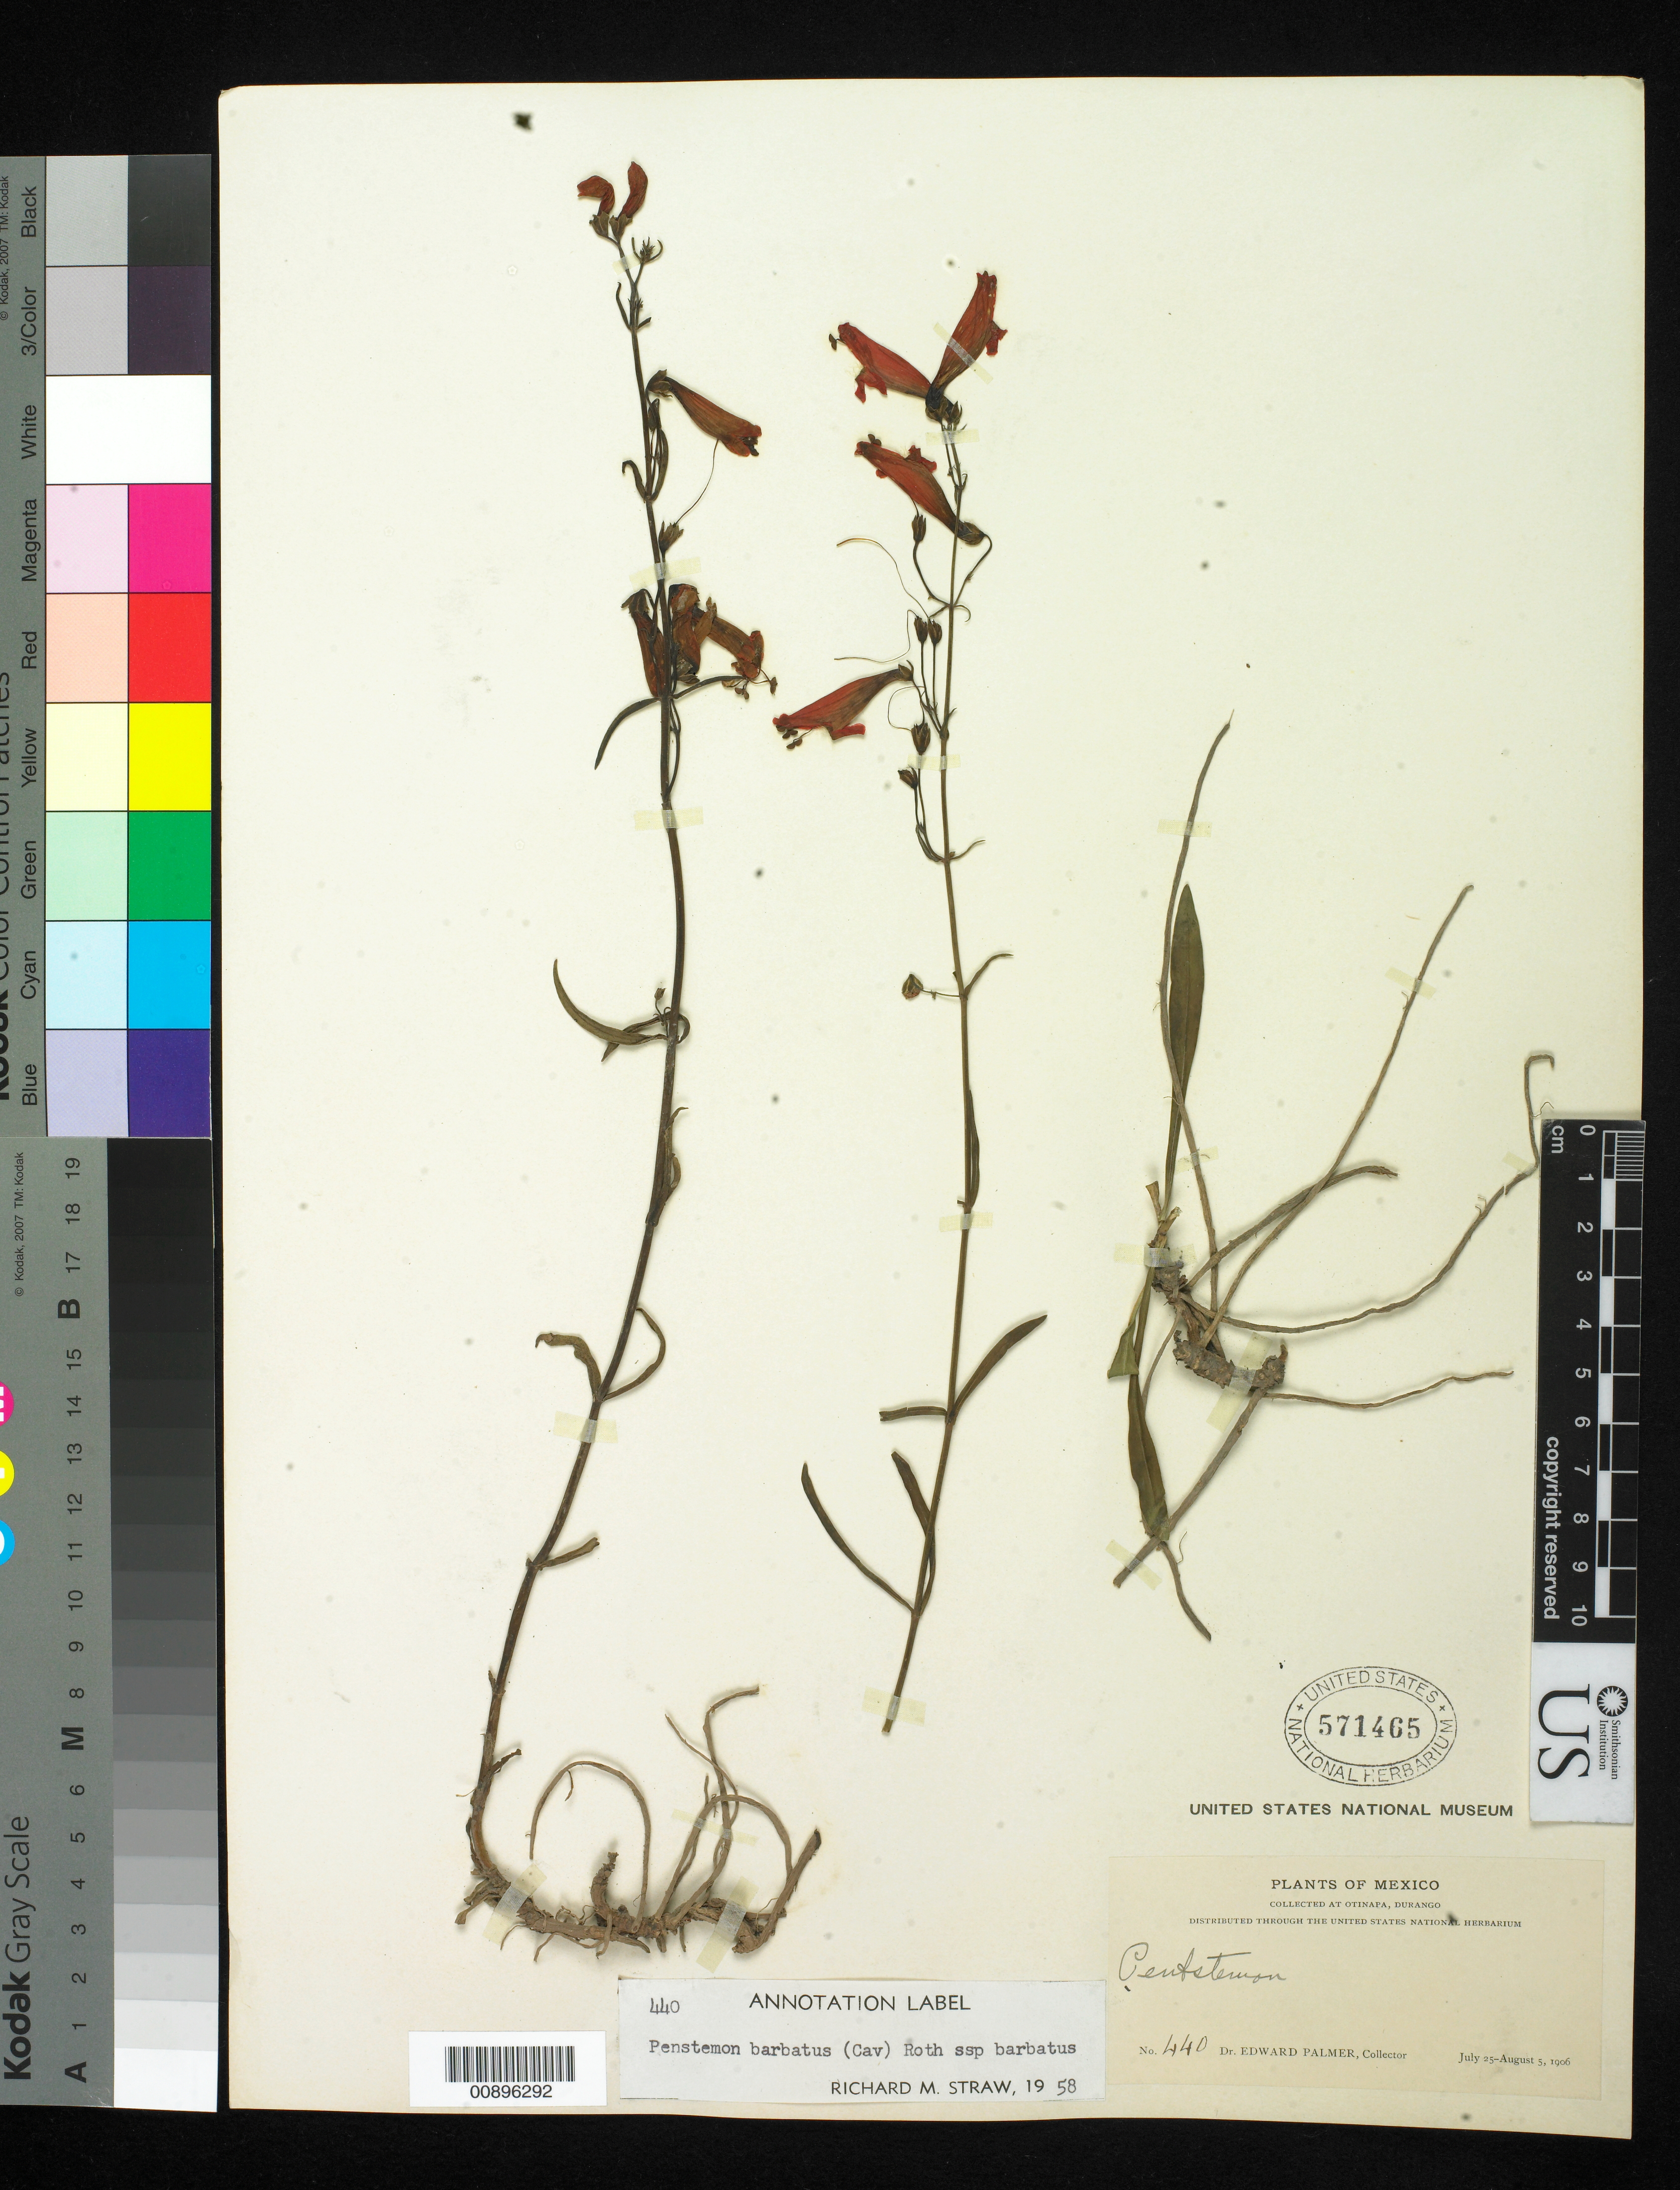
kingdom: Plantae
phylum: Tracheophyta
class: Magnoliopsida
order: Lamiales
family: Plantaginaceae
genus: Penstemon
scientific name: Penstemon barbatus subsp. barbatus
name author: (Cav.) Roth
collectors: E. Palmer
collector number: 440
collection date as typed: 25 Jul 1906 to 05 Aug 1906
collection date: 1906-07-25/1906-08-05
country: Mexico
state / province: Durango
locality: Otinapa, Durango.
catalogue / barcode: US 571465